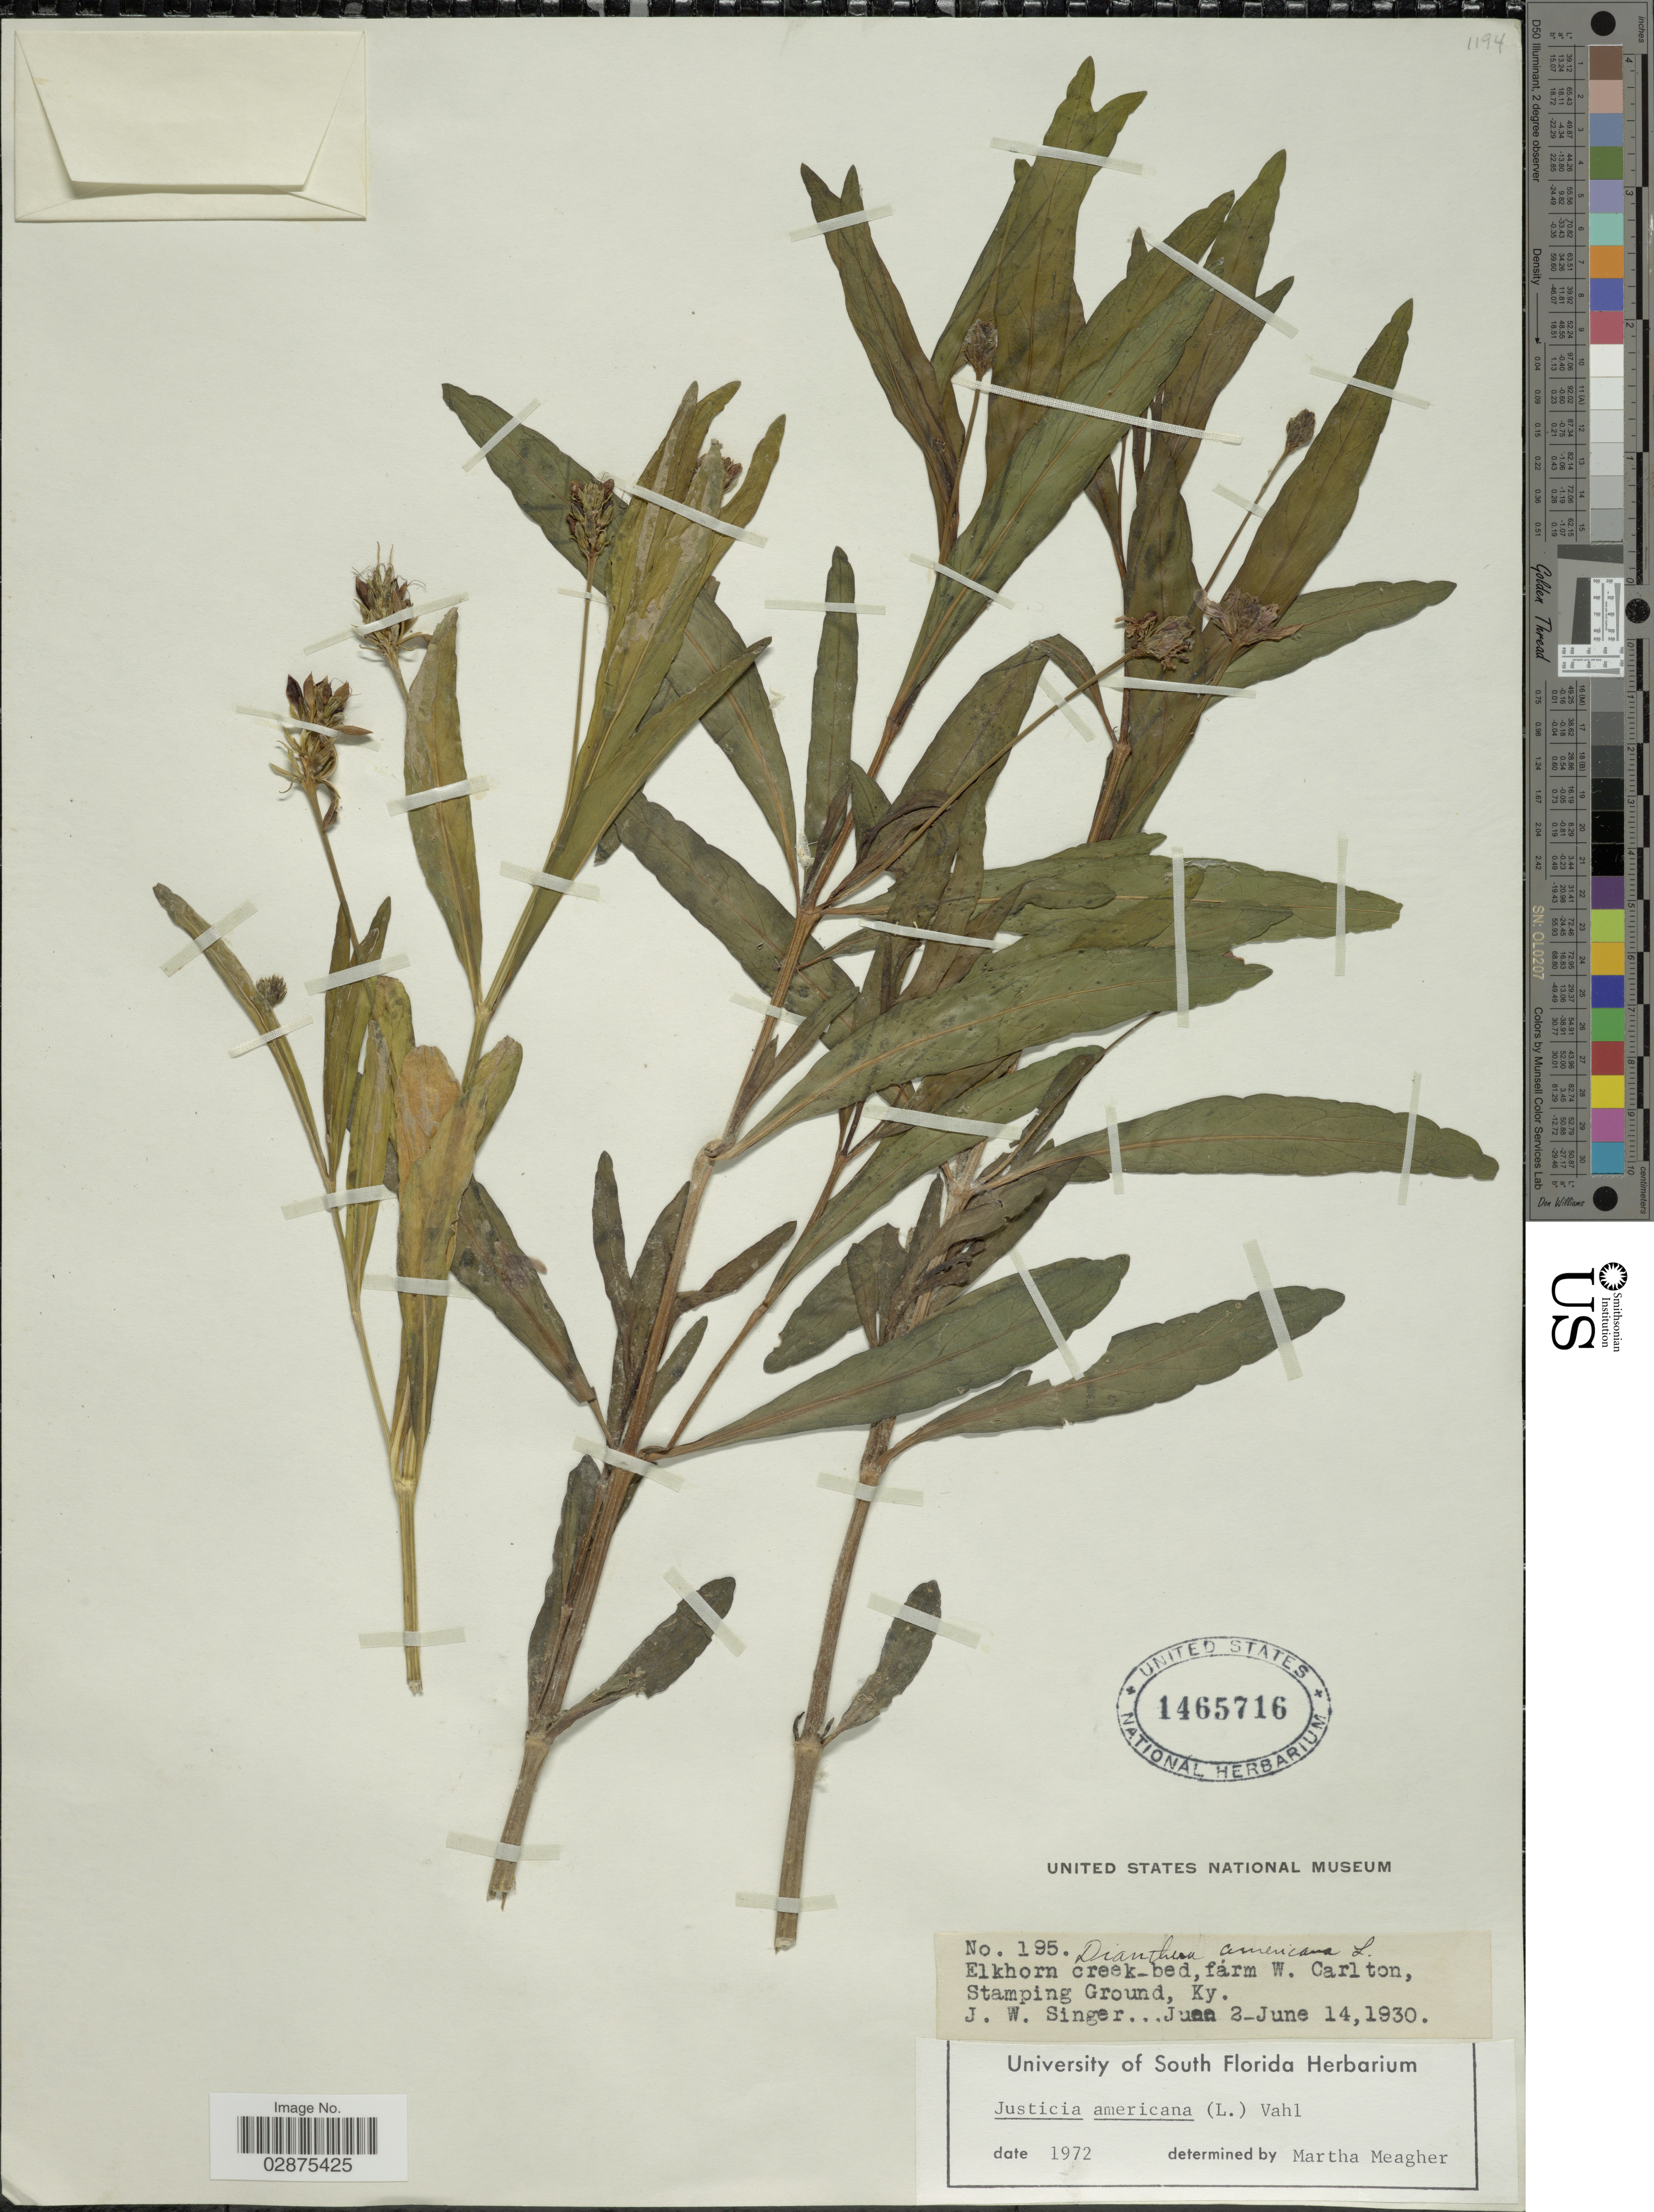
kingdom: Plantae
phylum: Tracheophyta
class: Magnoliopsida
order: Lamiales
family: Acanthaceae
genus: Justicia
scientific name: Justicia americana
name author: (L.) Vahl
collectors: J. EW. Singer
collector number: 195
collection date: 1930-06-02/1930-06-14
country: United States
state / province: Kentucky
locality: Elkhorn creek-bed, farm W. Carlton, Stamping Ground, Ky.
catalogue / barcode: US 1465716